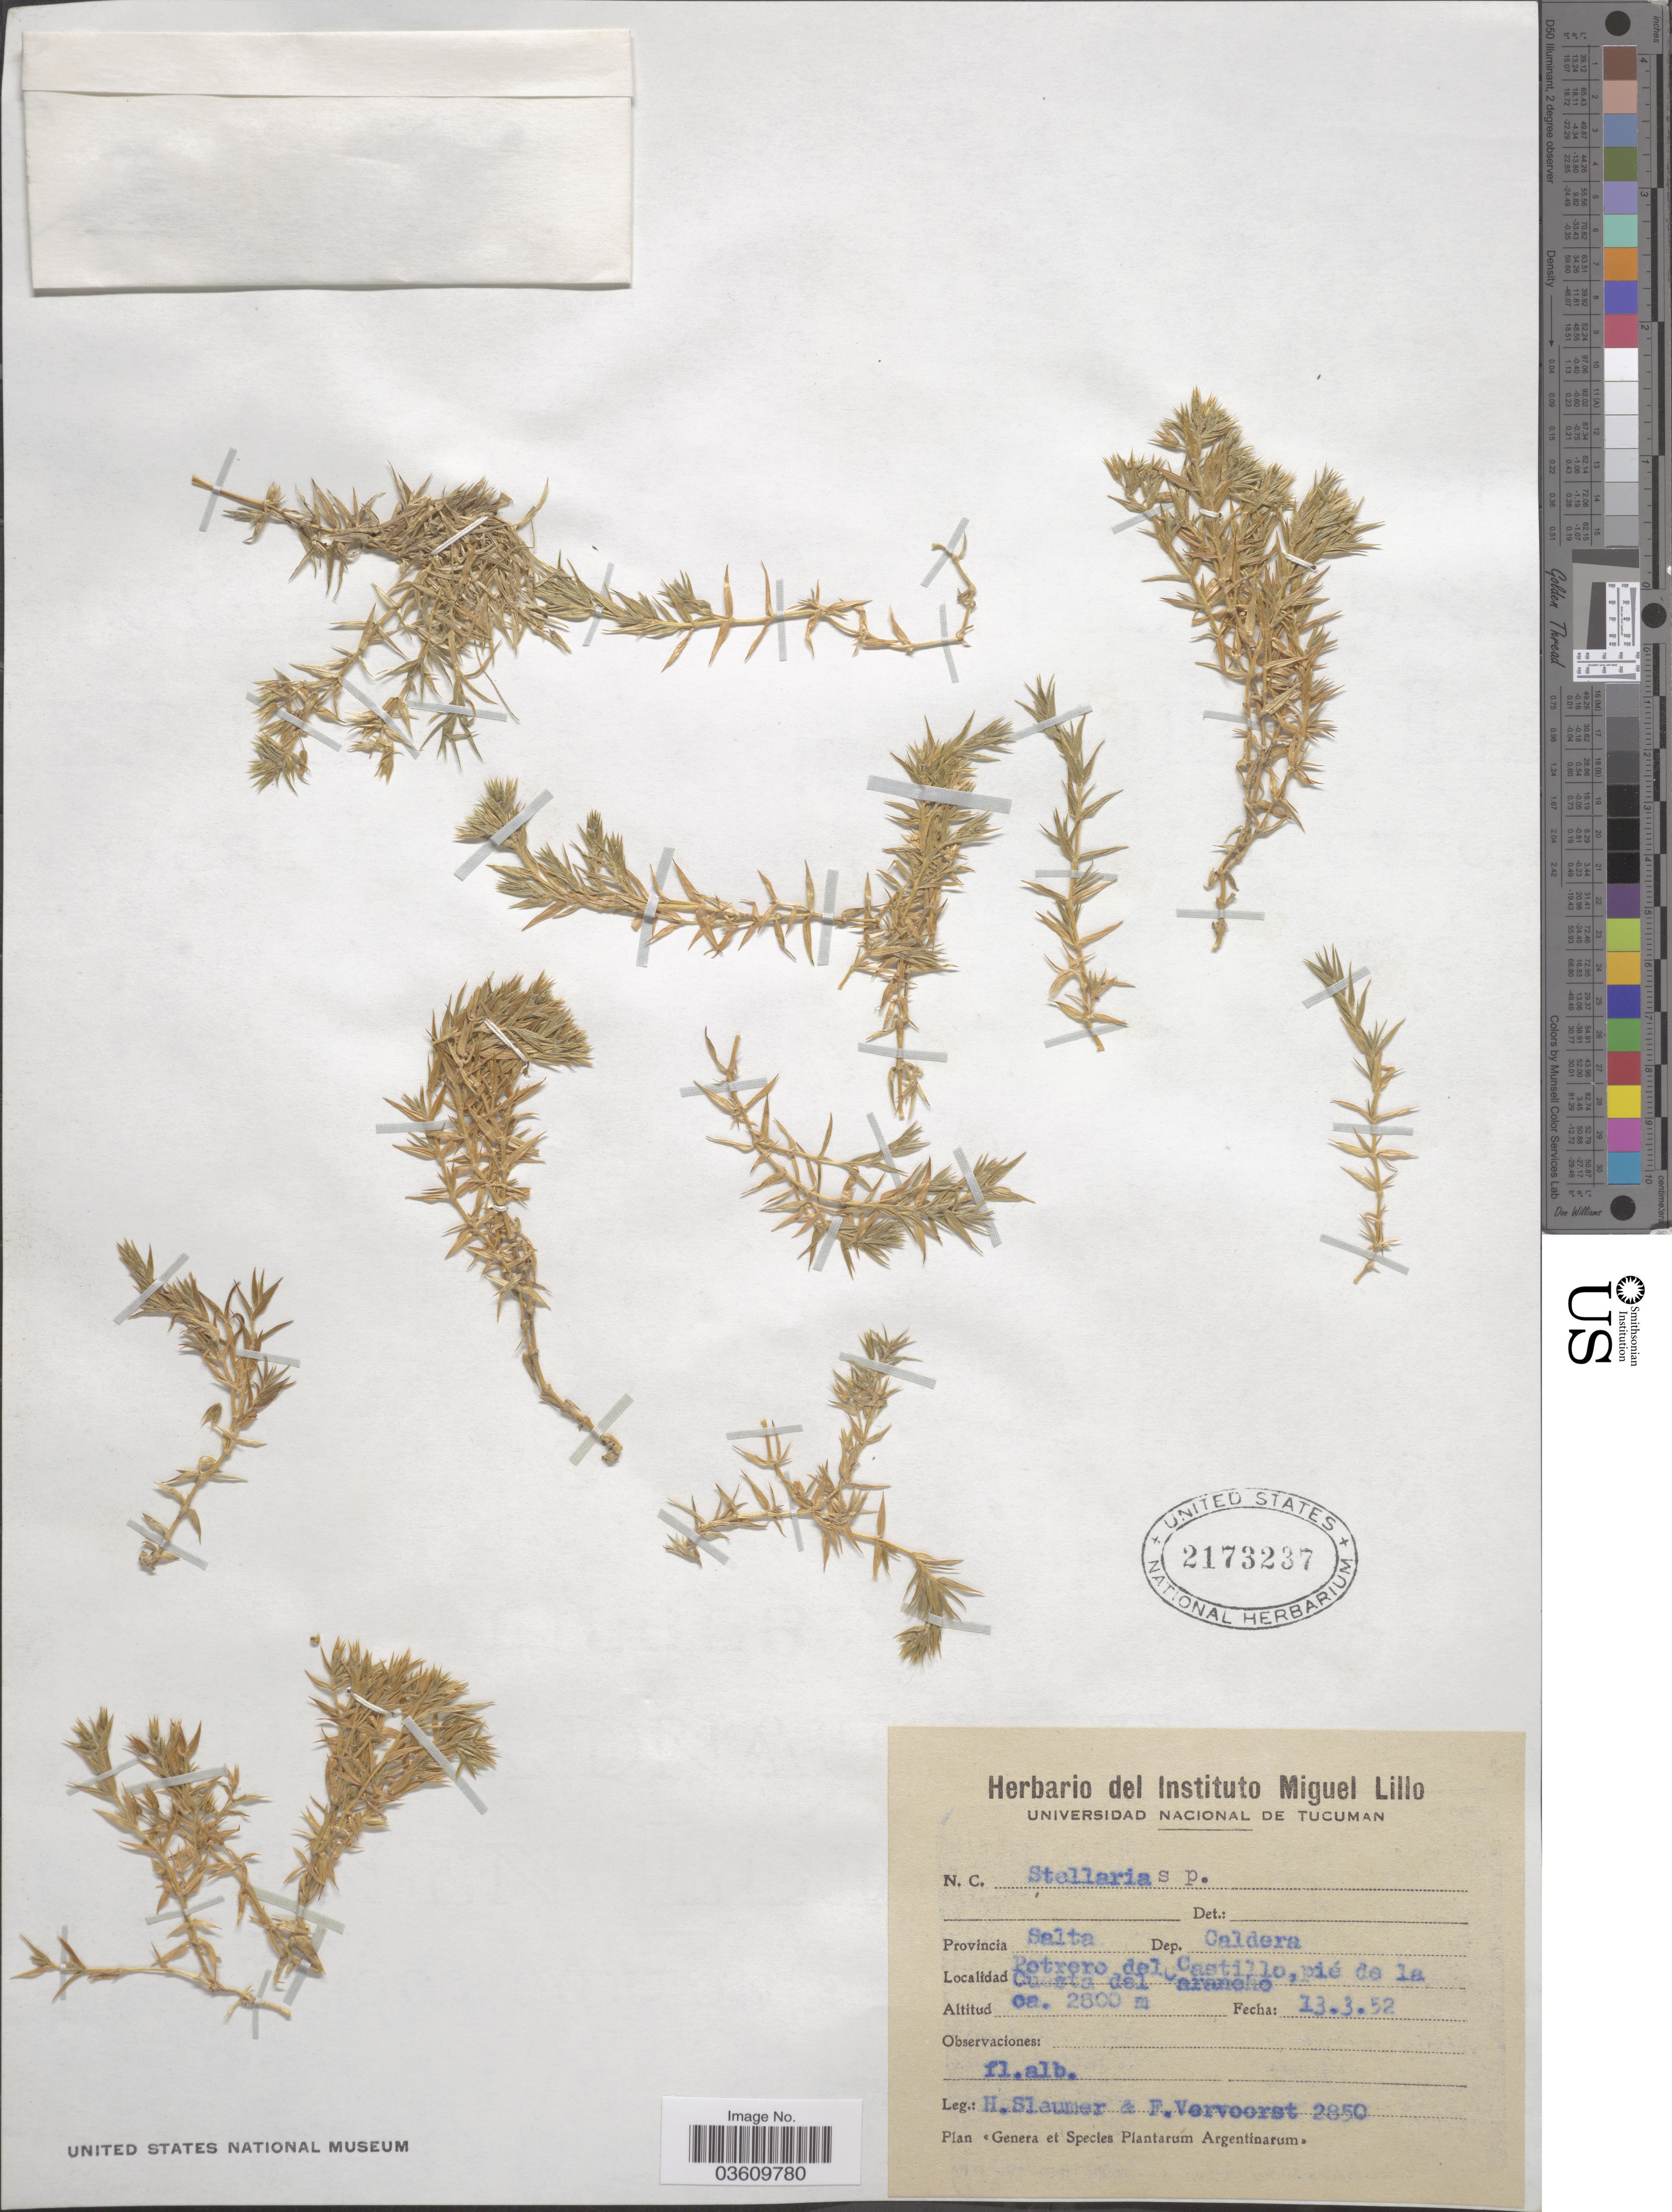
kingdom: Plantae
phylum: Tracheophyta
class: Magnoliopsida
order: Caryophyllales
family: Caryophyllaceae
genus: Stellaria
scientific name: Stellaria sp.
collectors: H. O. Sleumer & F. Vervoorst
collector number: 2850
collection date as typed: Transcribed d/m/y: 13/3/52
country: Argentina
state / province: Salta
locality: Dep. Caldera. Potrero del Castillo, pié de la Cuesta del Caraneho.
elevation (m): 2800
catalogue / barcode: US 2173237